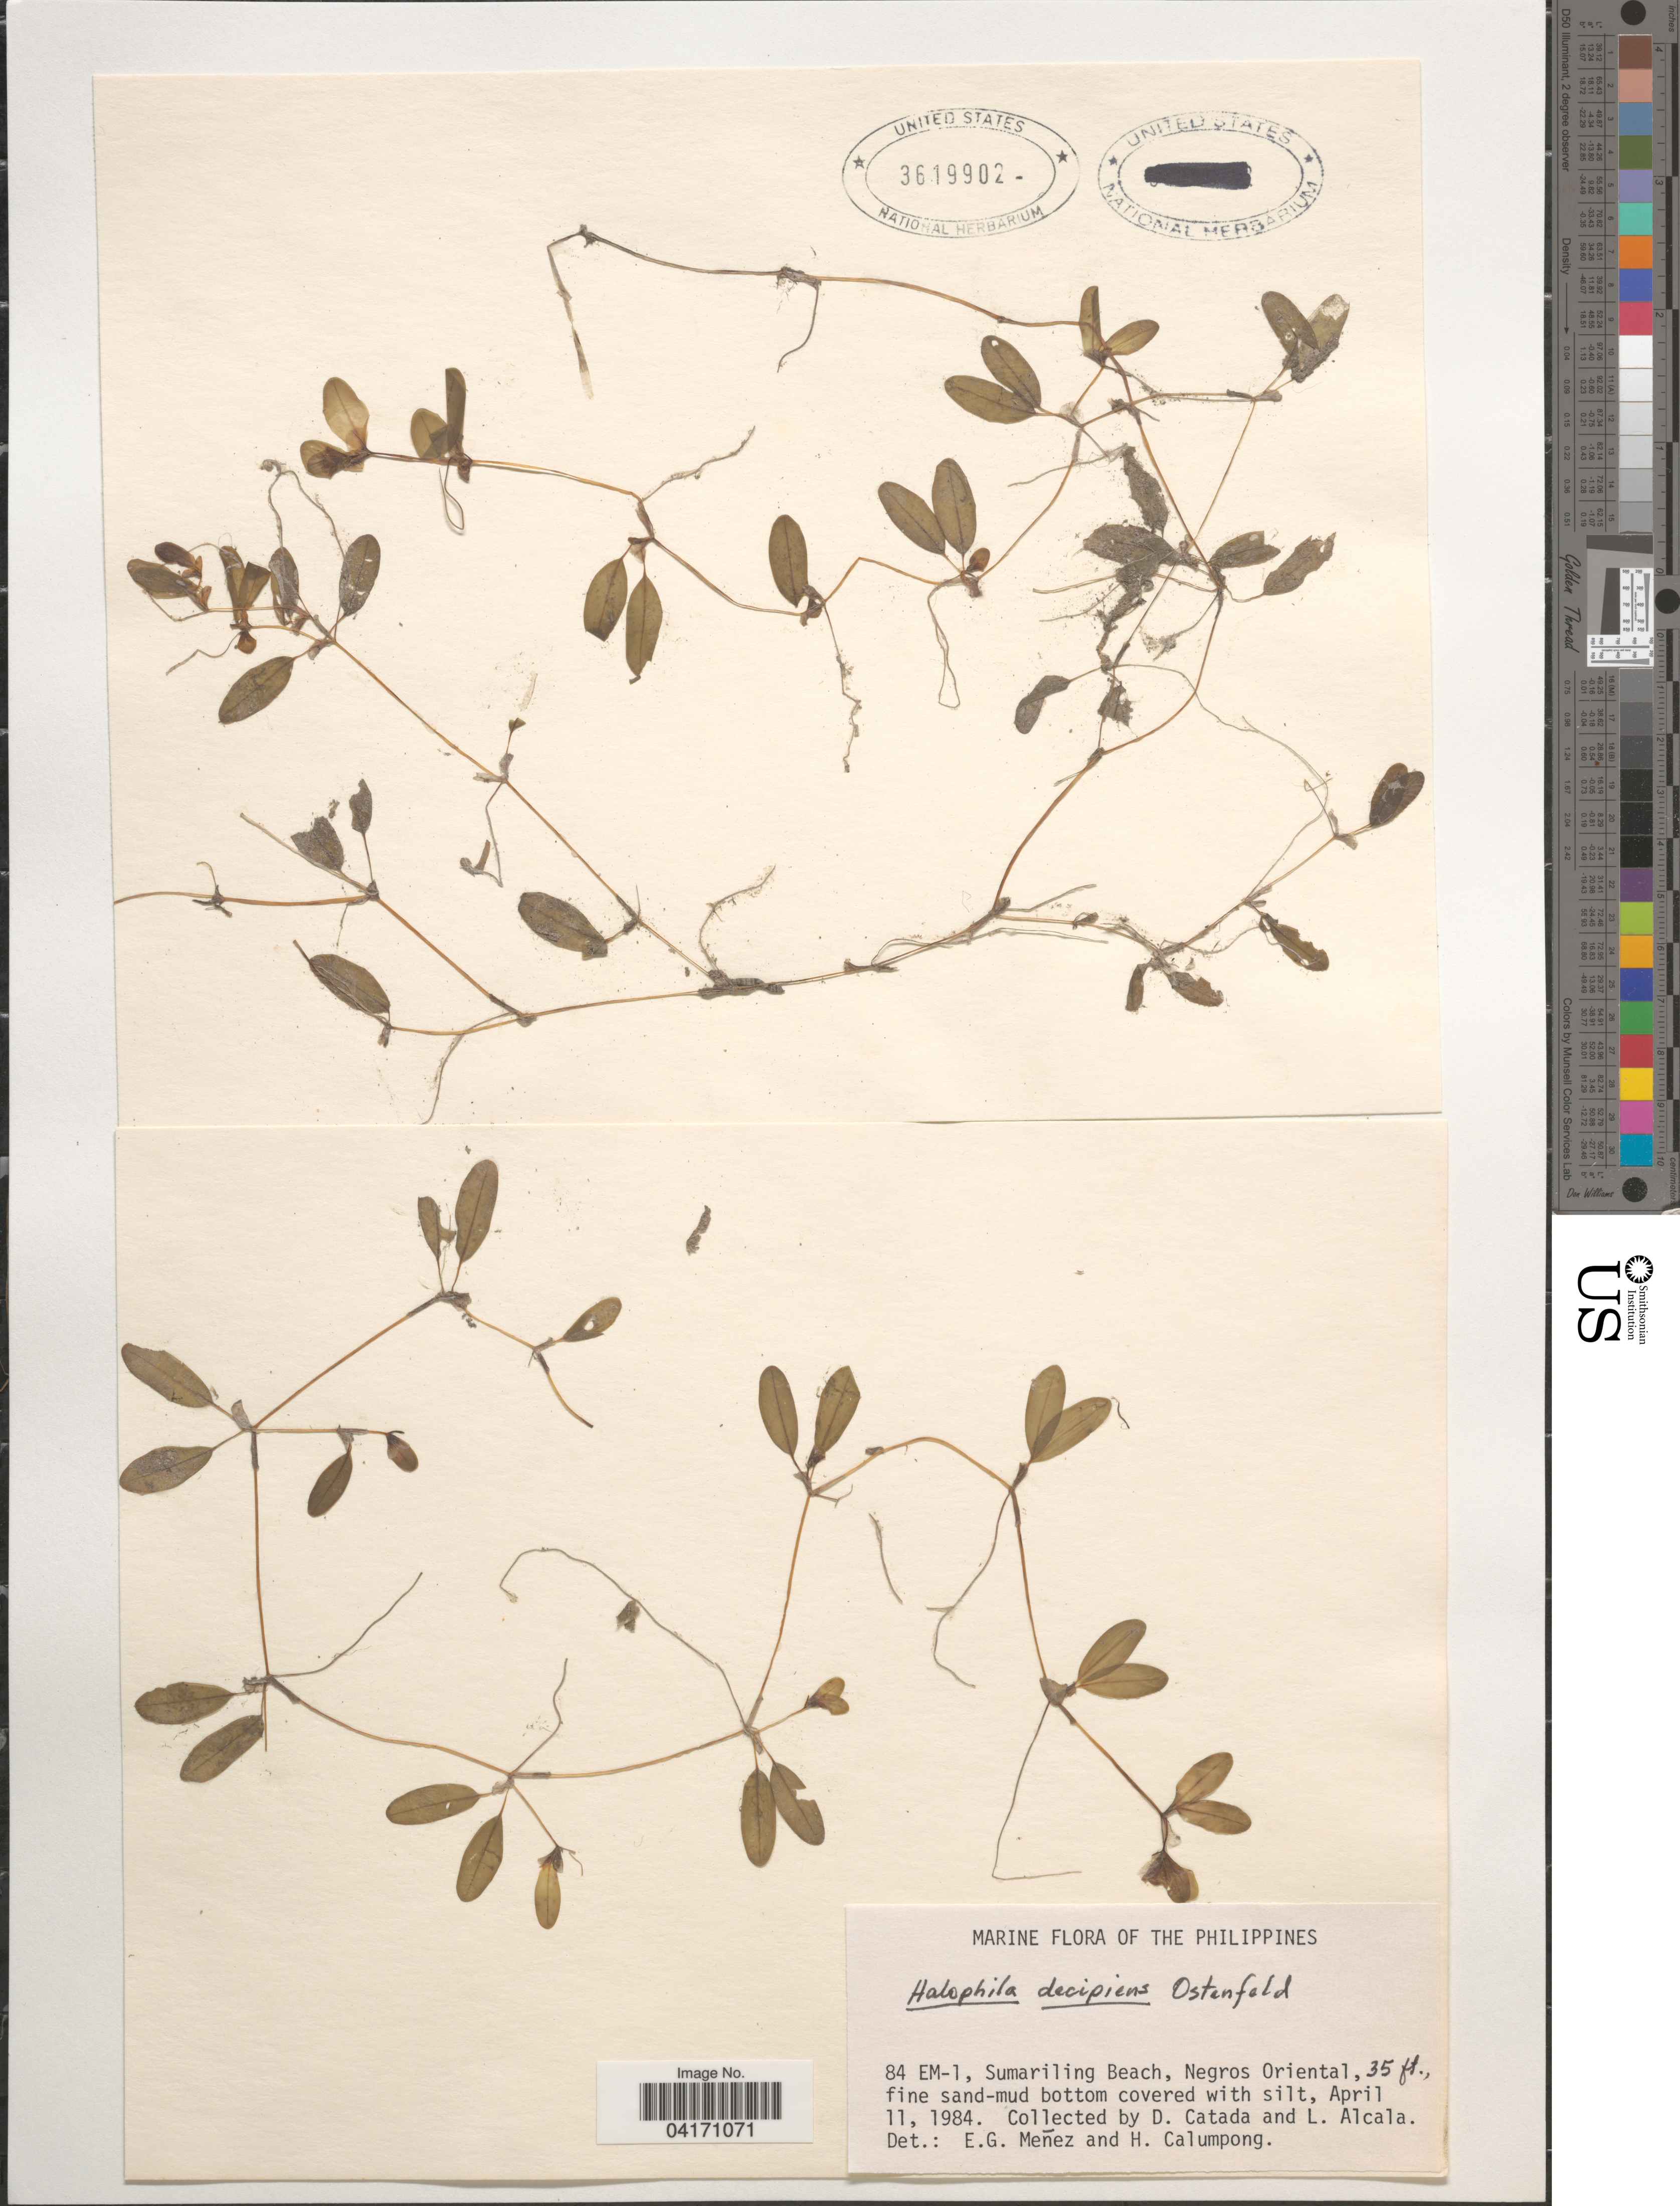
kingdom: Plantae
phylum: Tracheophyta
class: Liliopsida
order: Alismatales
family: Hydrocharitaceae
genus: Halophila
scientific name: Halophila decipiens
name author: Ostenf.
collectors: D. Catada & L. Alcala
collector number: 84 EM-1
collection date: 1984-04-11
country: Philippines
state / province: Central Visayas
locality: Sumariling Beach, Negros Oriental.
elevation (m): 11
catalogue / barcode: US 3619902